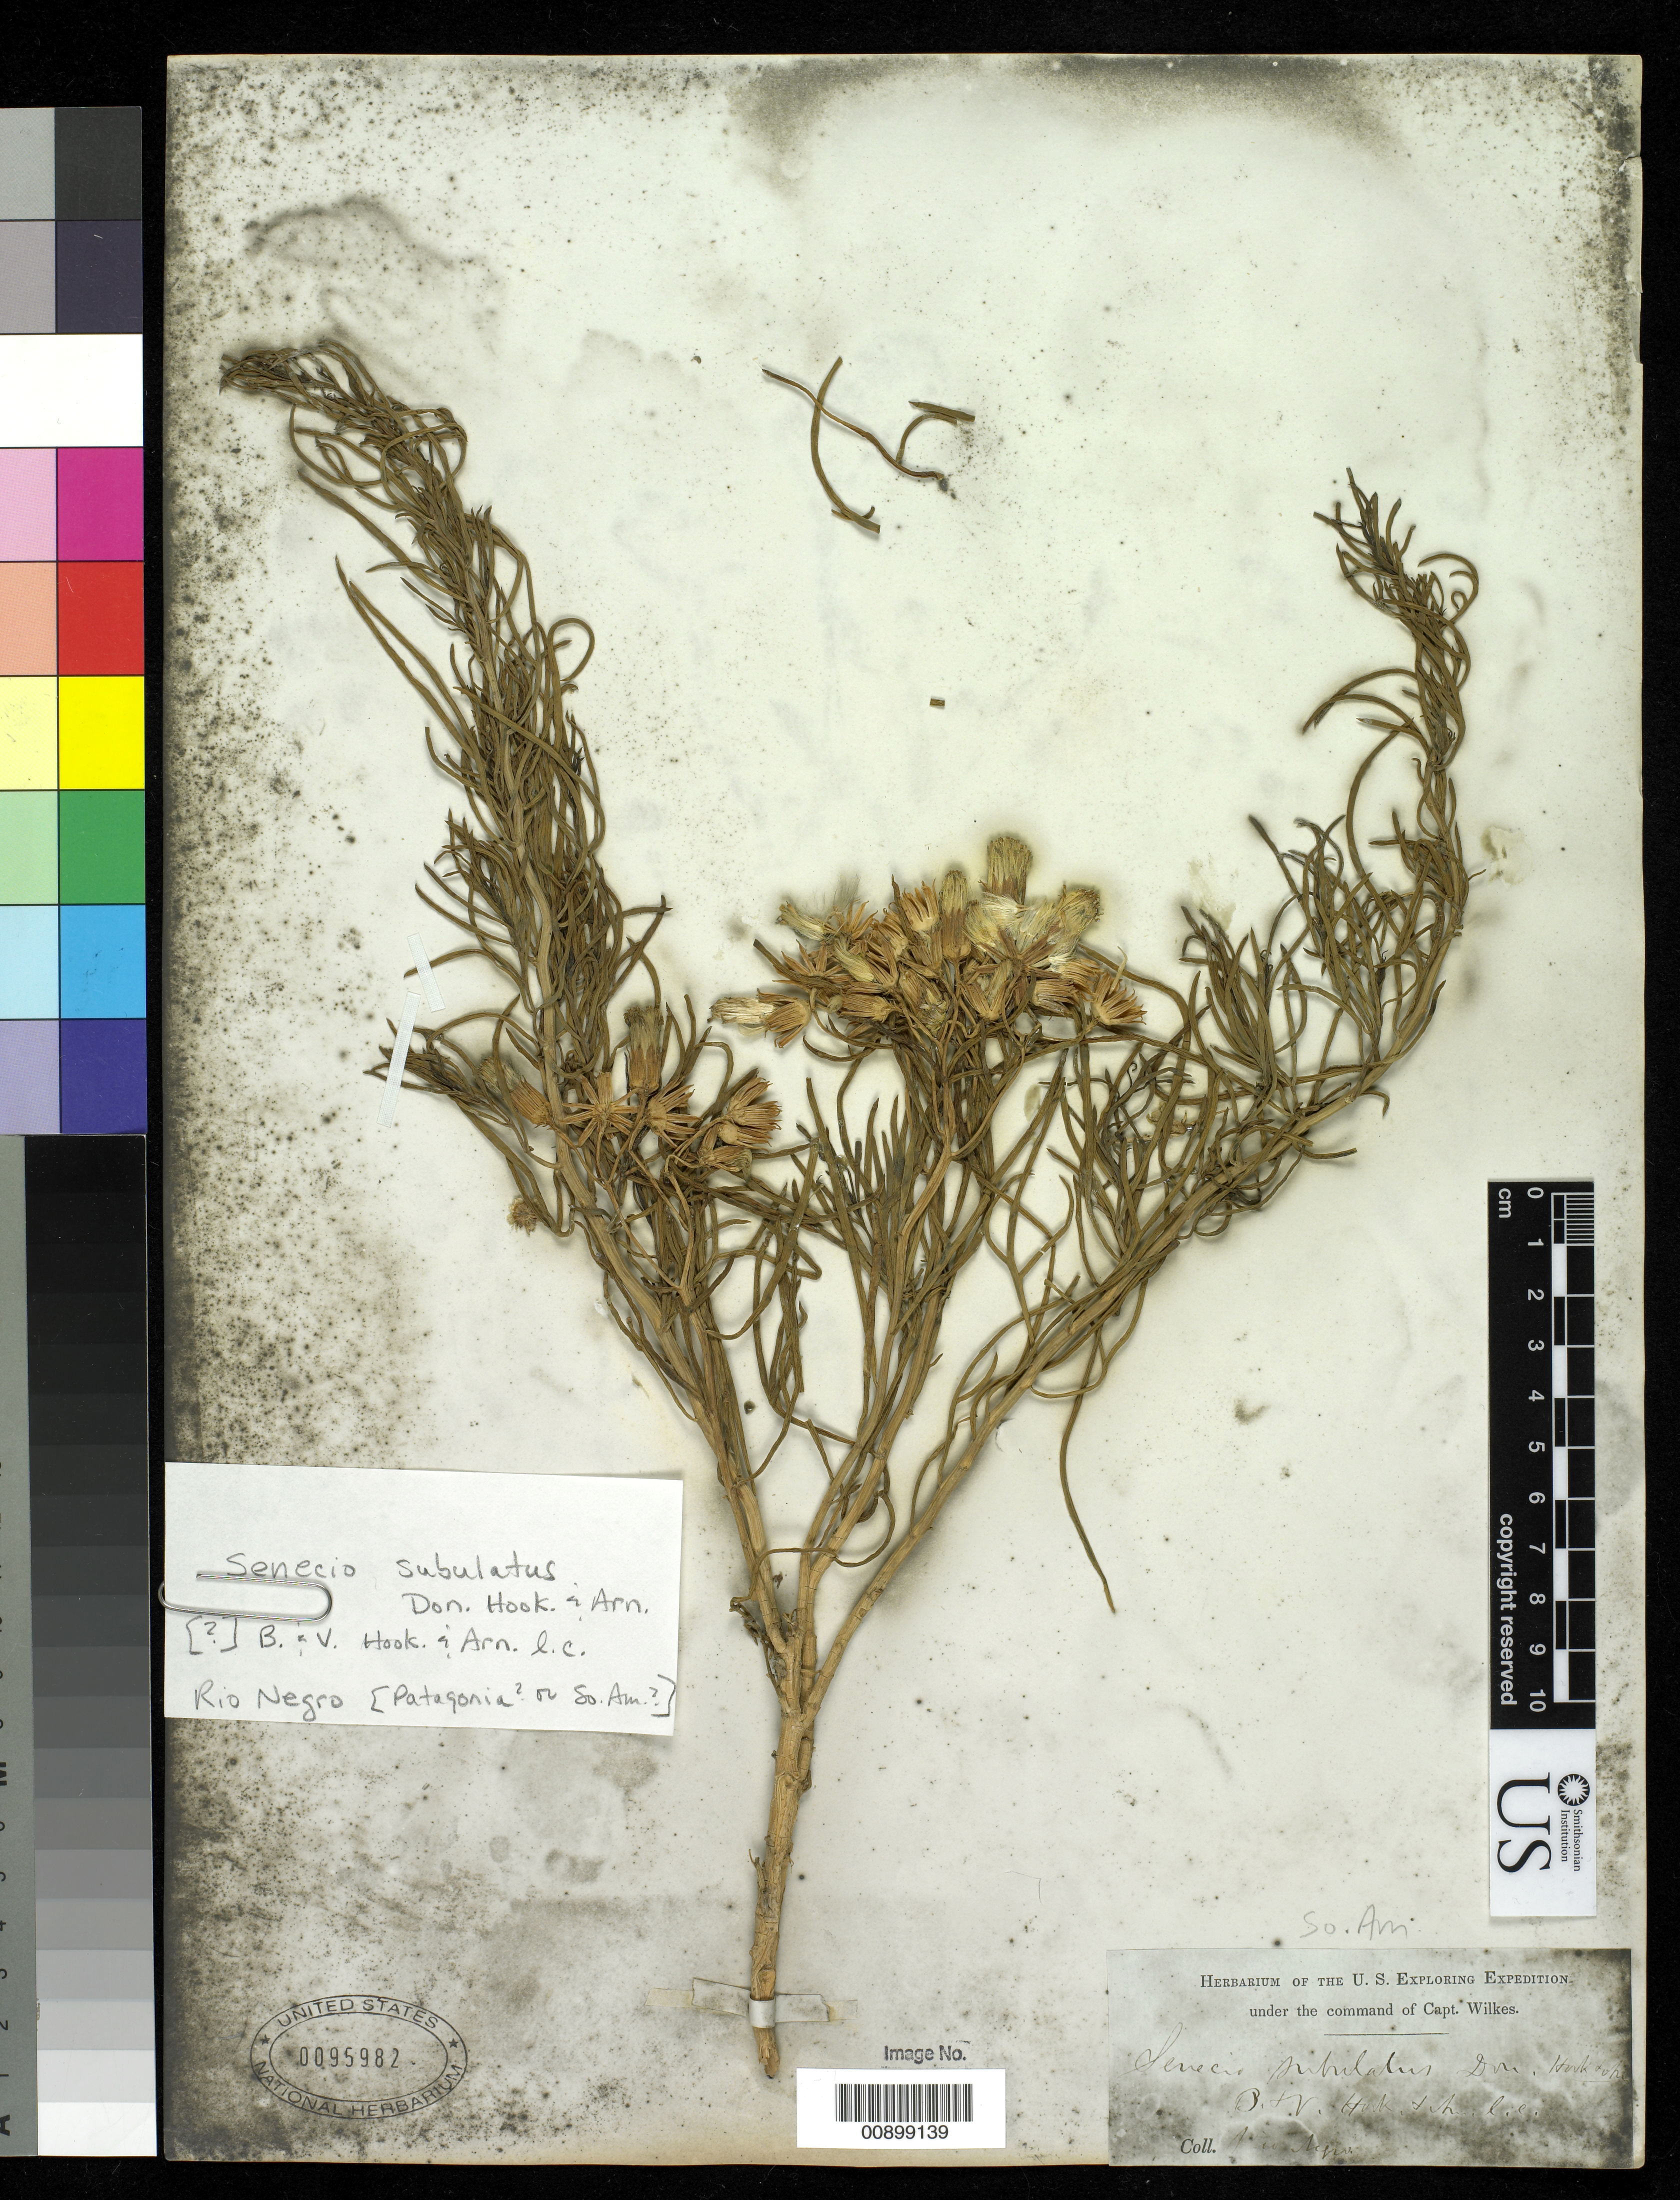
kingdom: Plantae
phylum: Tracheophyta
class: Magnoliopsida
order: Asterales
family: Asteraceae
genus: Senecio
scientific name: Senecio subulatus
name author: D. Don ex Hook. & Arn.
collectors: Wilkes Explor. Exped.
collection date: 1838/1842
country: Argentina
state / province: Rio Negro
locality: Rio Negro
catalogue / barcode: US 95982